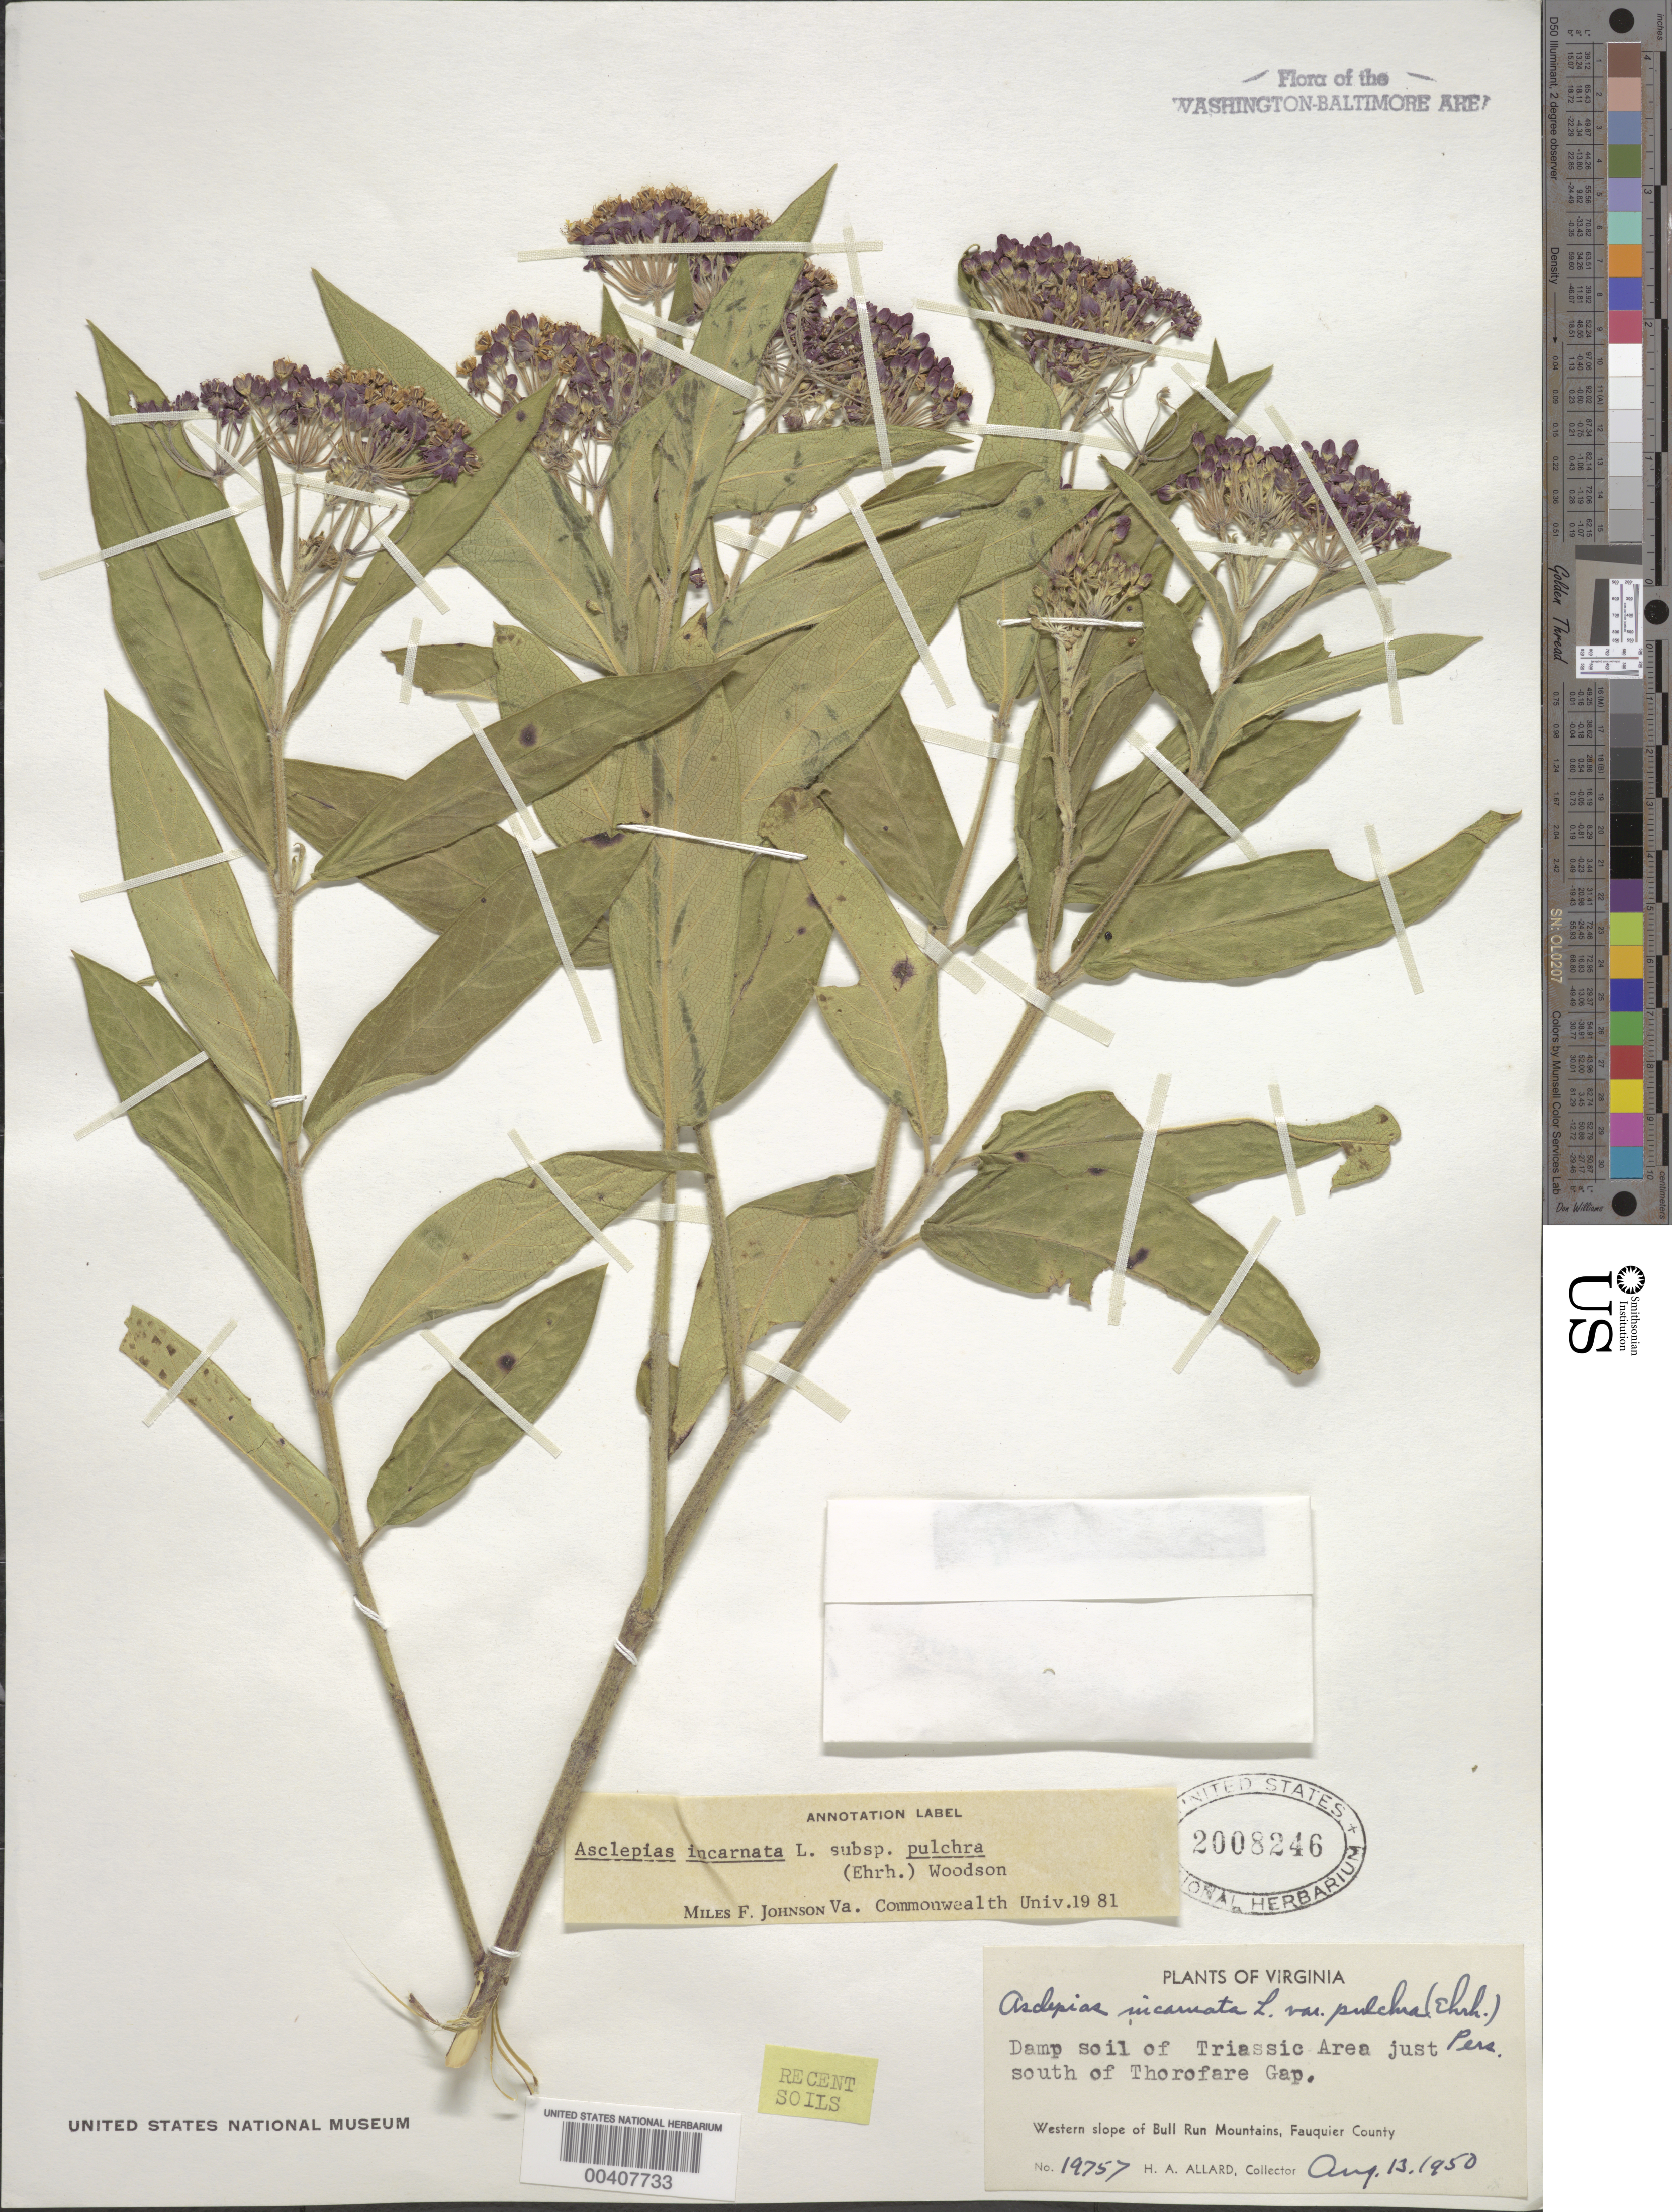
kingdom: Plantae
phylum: Tracheophyta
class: Magnoliopsida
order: Gentianales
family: Apocynaceae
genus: Asclepias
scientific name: Asclepias incarnata subsp. pulchra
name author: (Ehrh. ex Willd.) Woodson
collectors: H. A. Allard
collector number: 19757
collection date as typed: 13 Aug 1950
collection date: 1950-08-13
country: United States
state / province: Virginia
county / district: Fauquier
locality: South of Thorofare Gap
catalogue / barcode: US 2008246